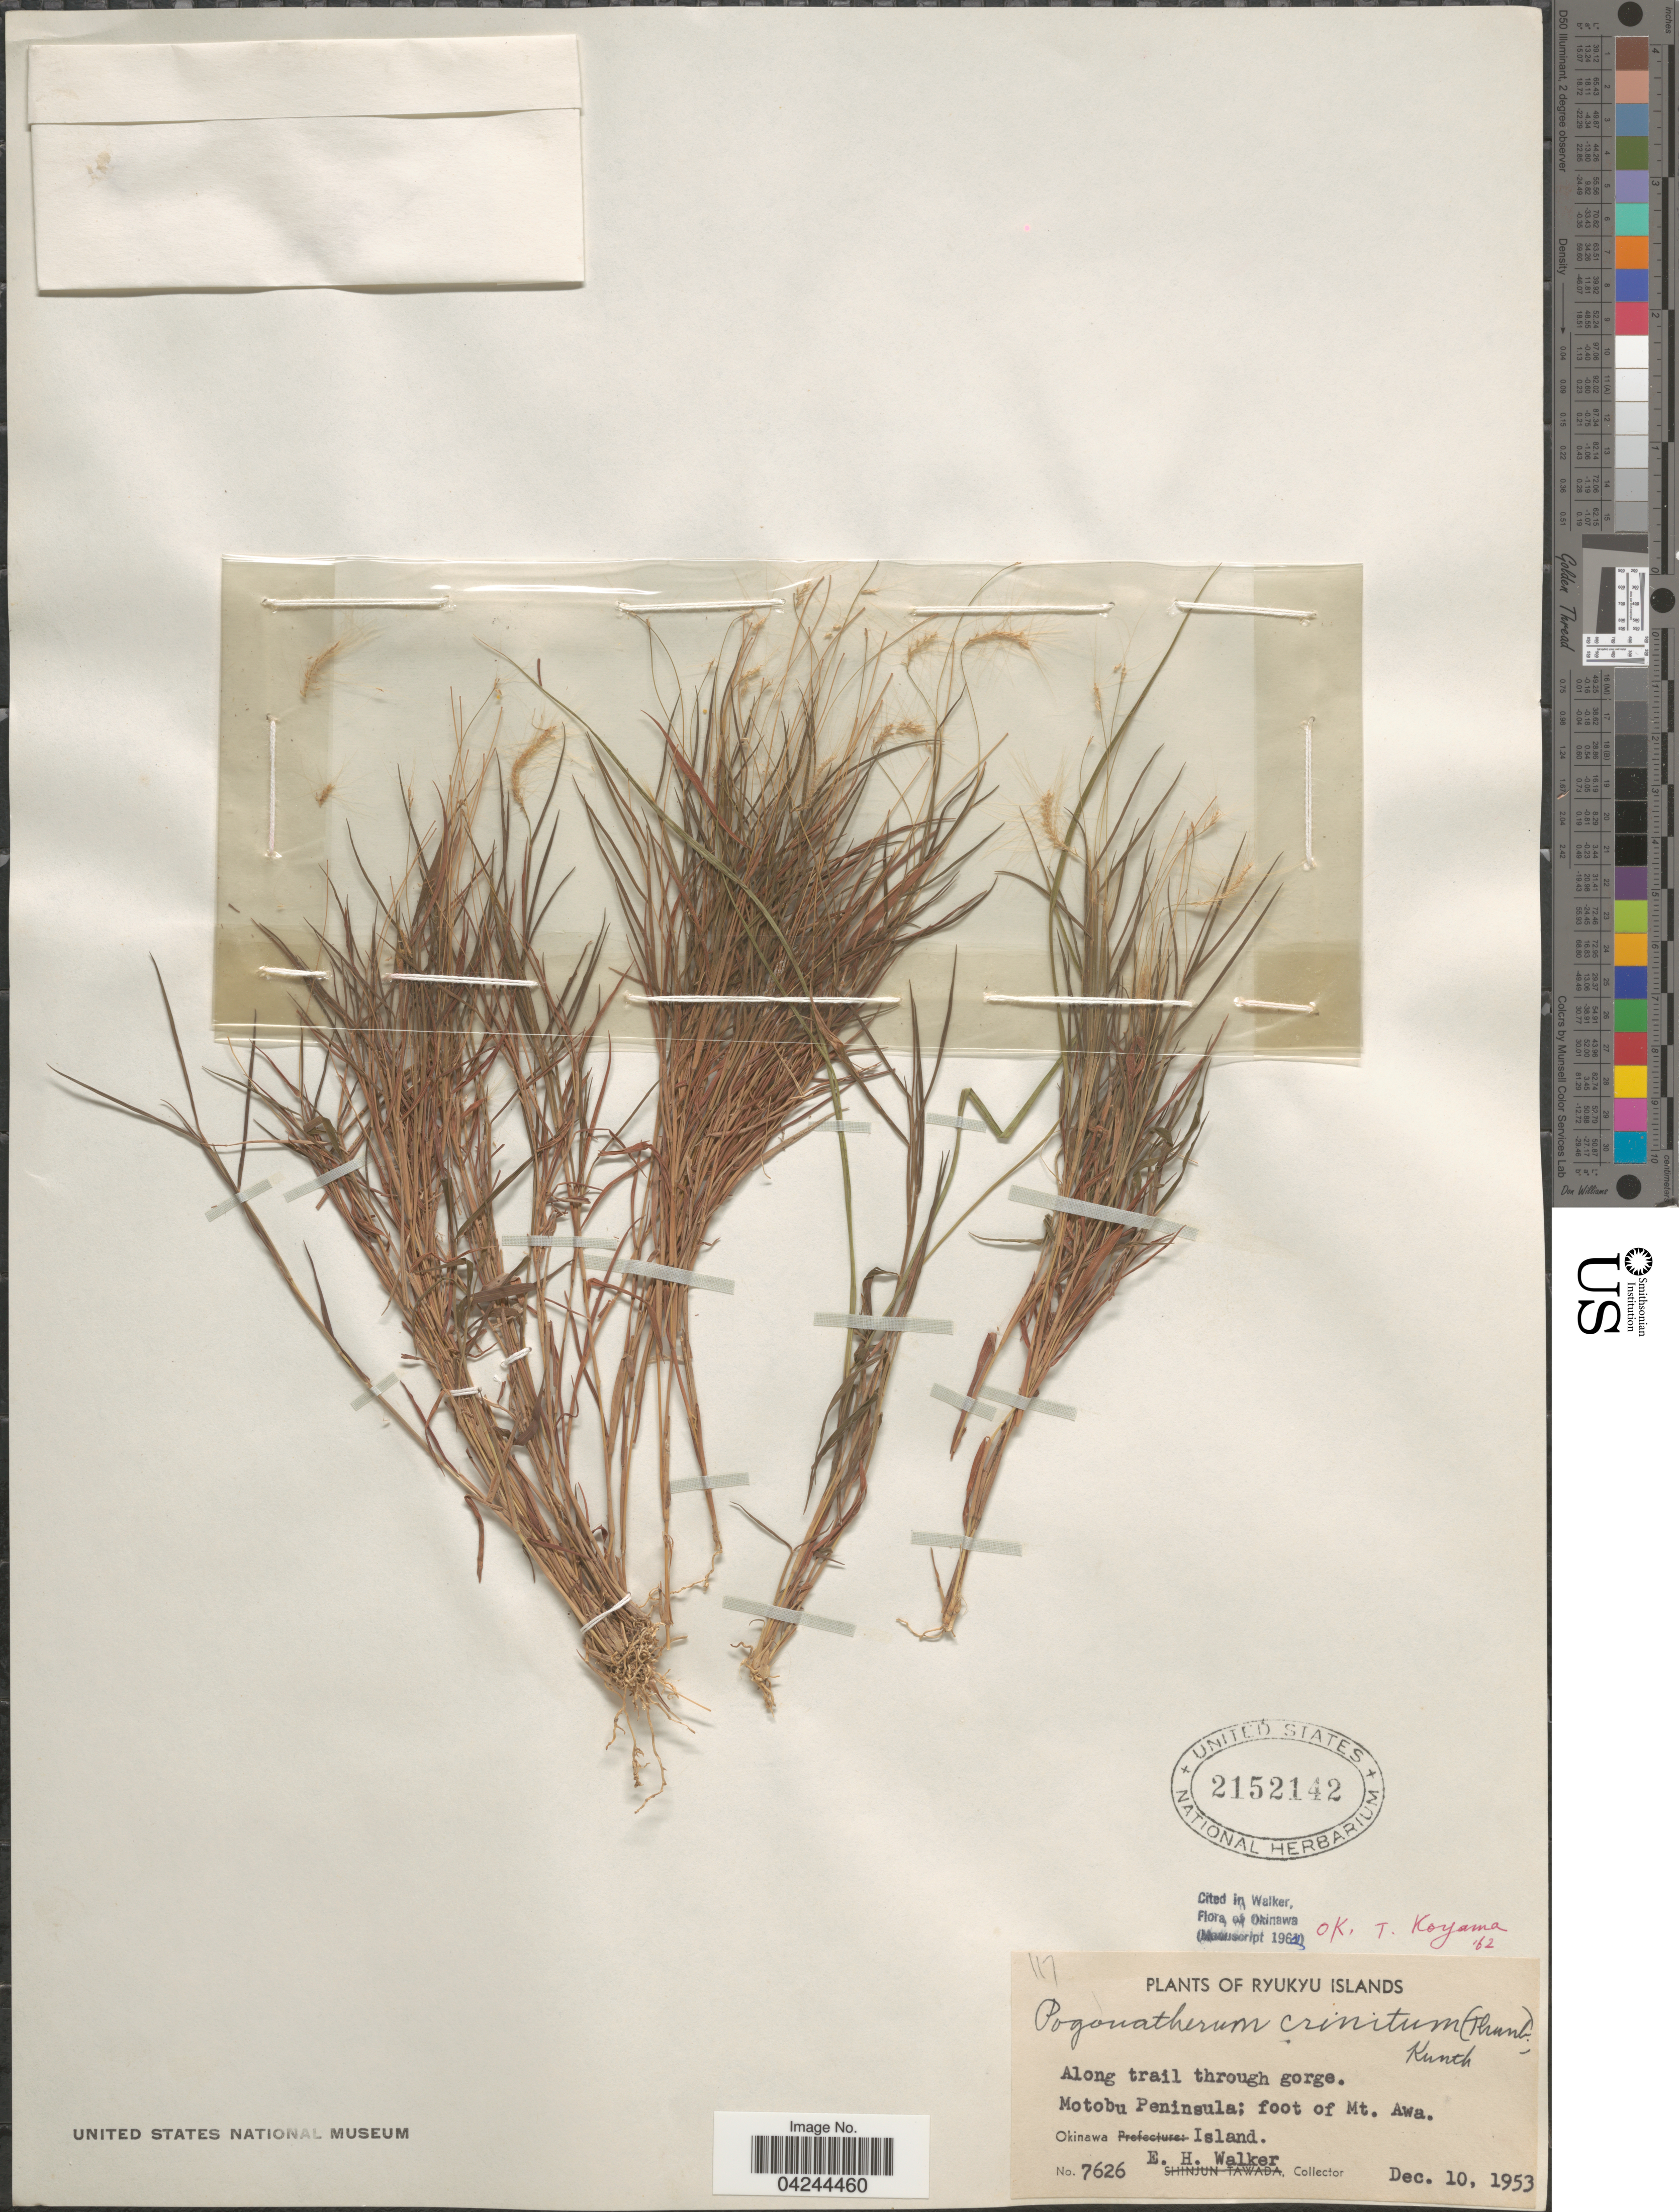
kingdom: Plantae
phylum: Tracheophyta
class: Liliopsida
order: Poales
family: Poaceae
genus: Pogonatherum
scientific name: Pogonatherum crinitum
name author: (Thunb.) Kunth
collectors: E. H. Walker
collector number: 7626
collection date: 1953-12-10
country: Japan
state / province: Okinawa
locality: Ryukyu Islands. Along trail through gorge. Motobu Peninsula; foot of Mt. Awa. Okinawa Island.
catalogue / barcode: US 2152142